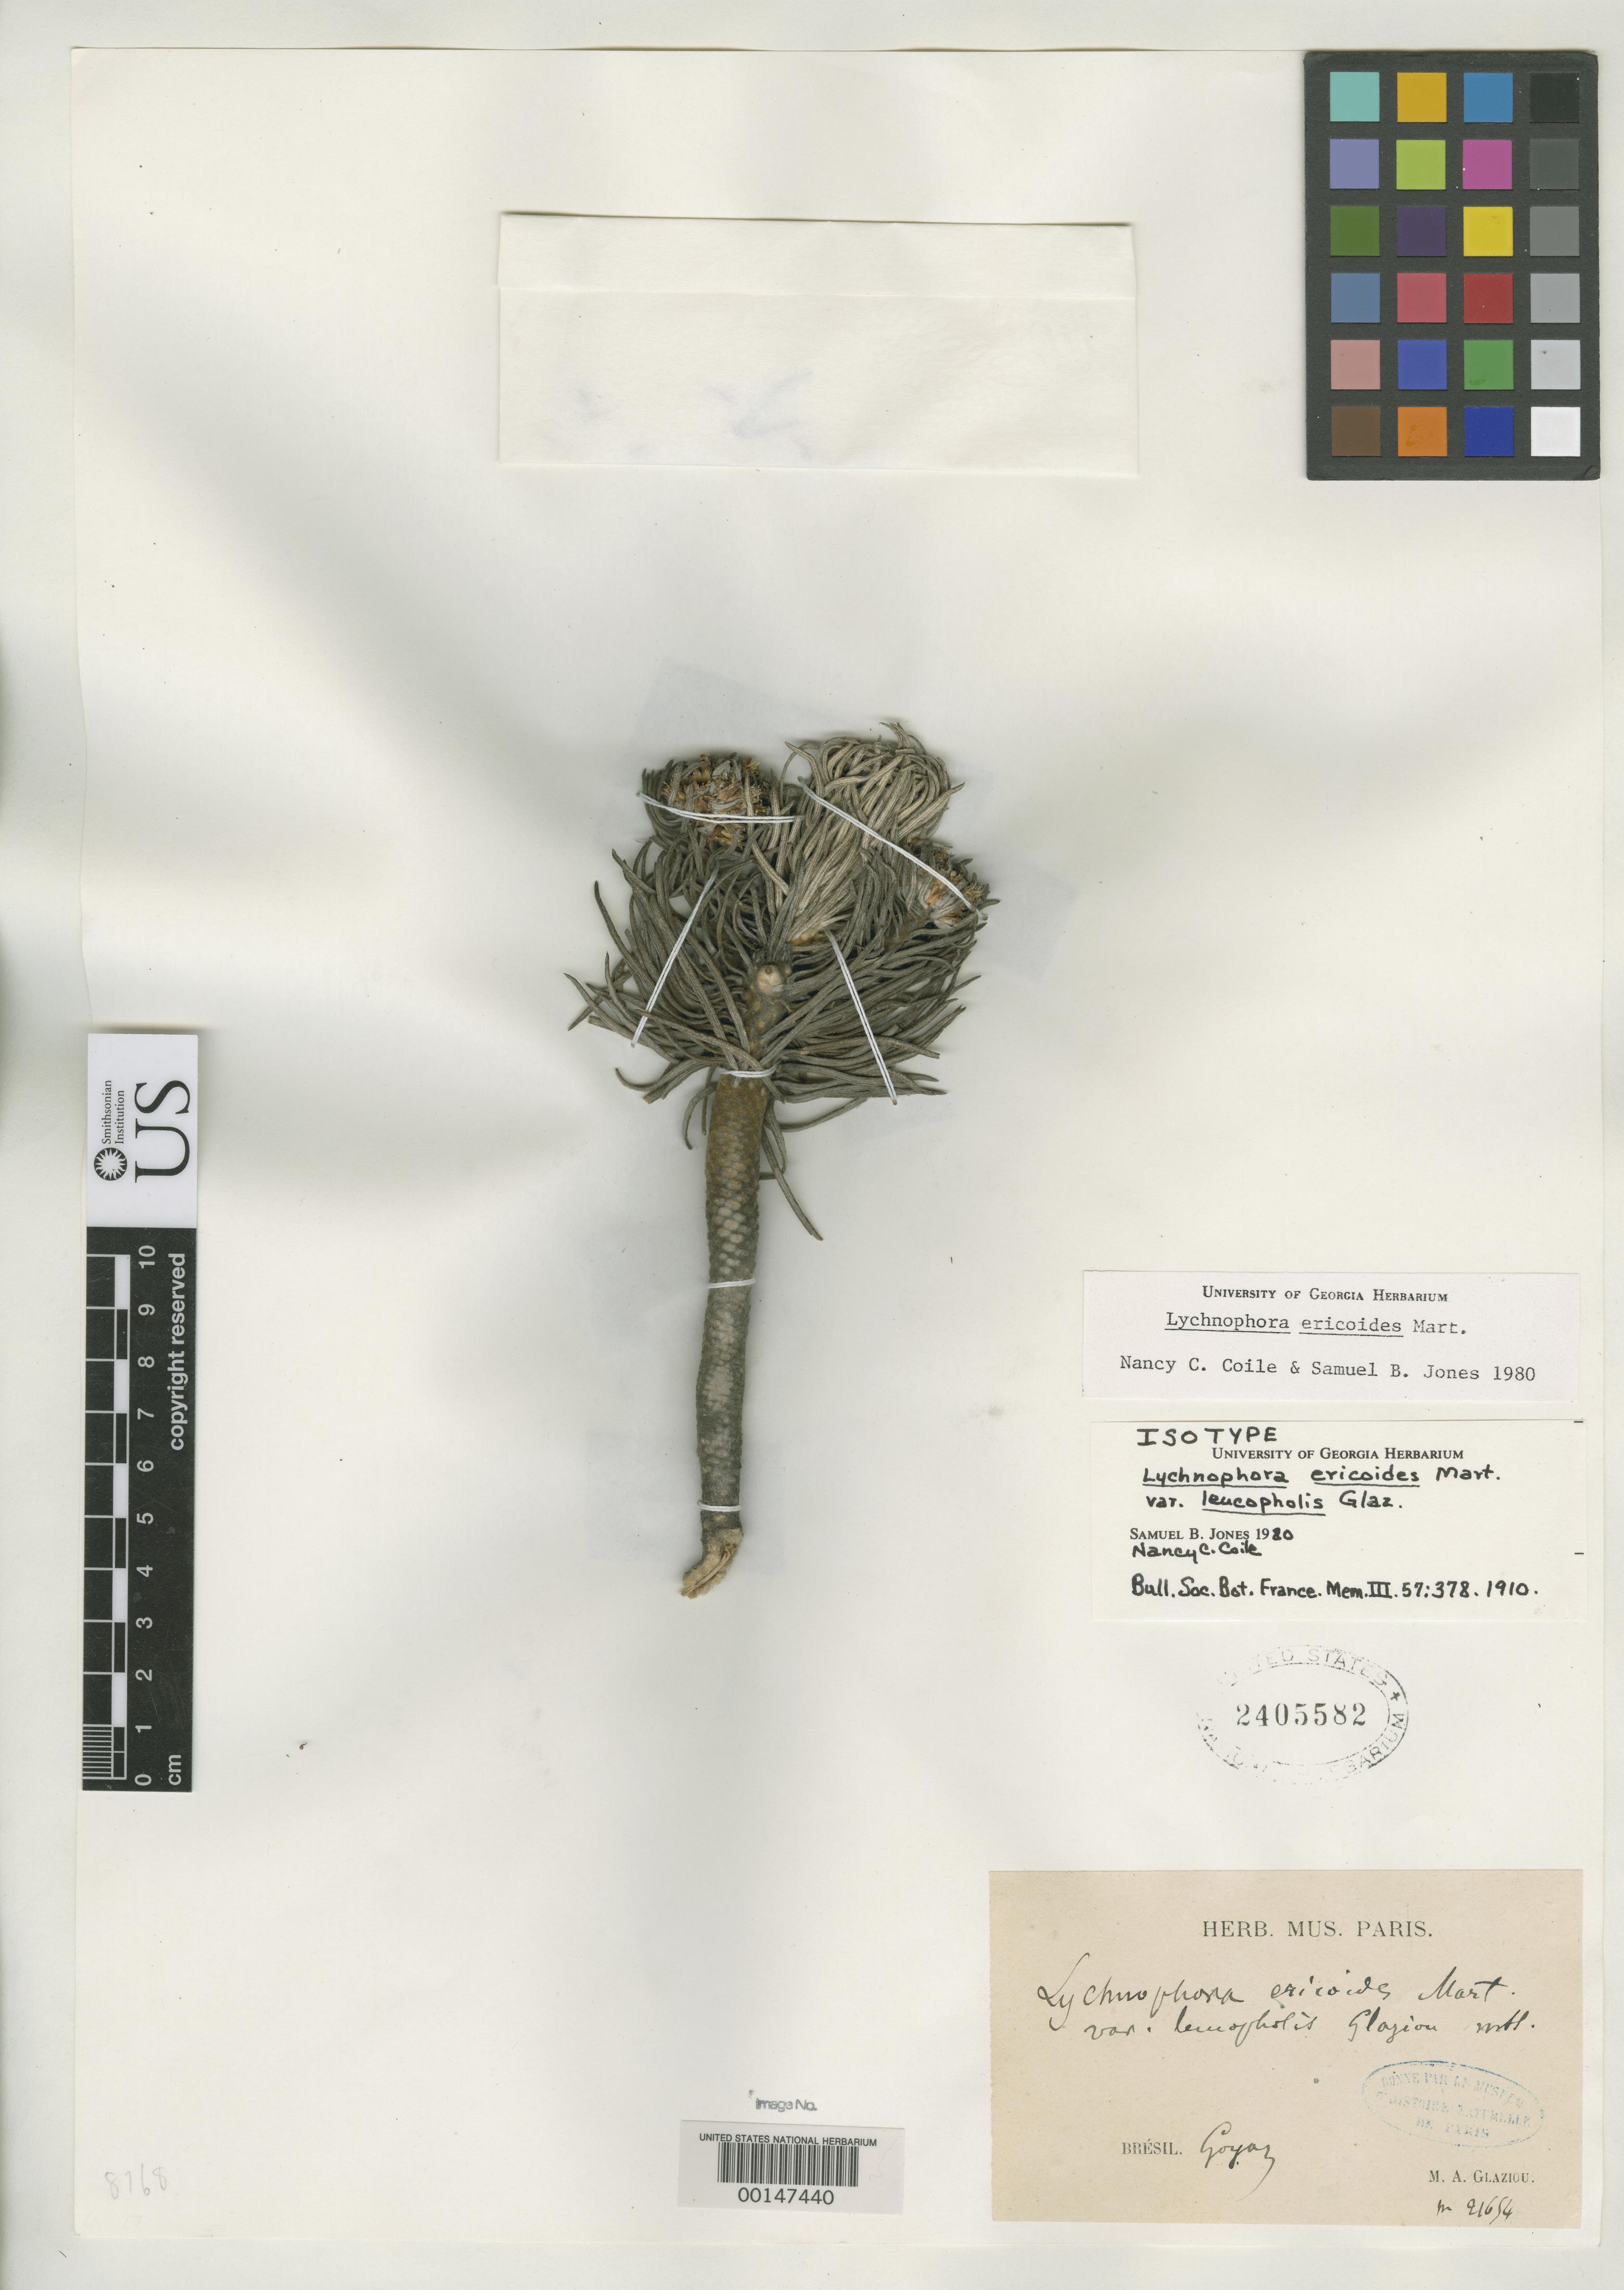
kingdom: Plantae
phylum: Tracheophyta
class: Magnoliopsida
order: Asterales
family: Asteraceae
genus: Lychnophora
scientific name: Lychnophora ericoides var. leucopholis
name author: Glaz.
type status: Isotype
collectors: A. F. M. Glaziou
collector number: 21654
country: Brazil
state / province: Goiás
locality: Inter Porto Imperial et Lunie, ad flum Tocantins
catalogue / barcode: US 2405582